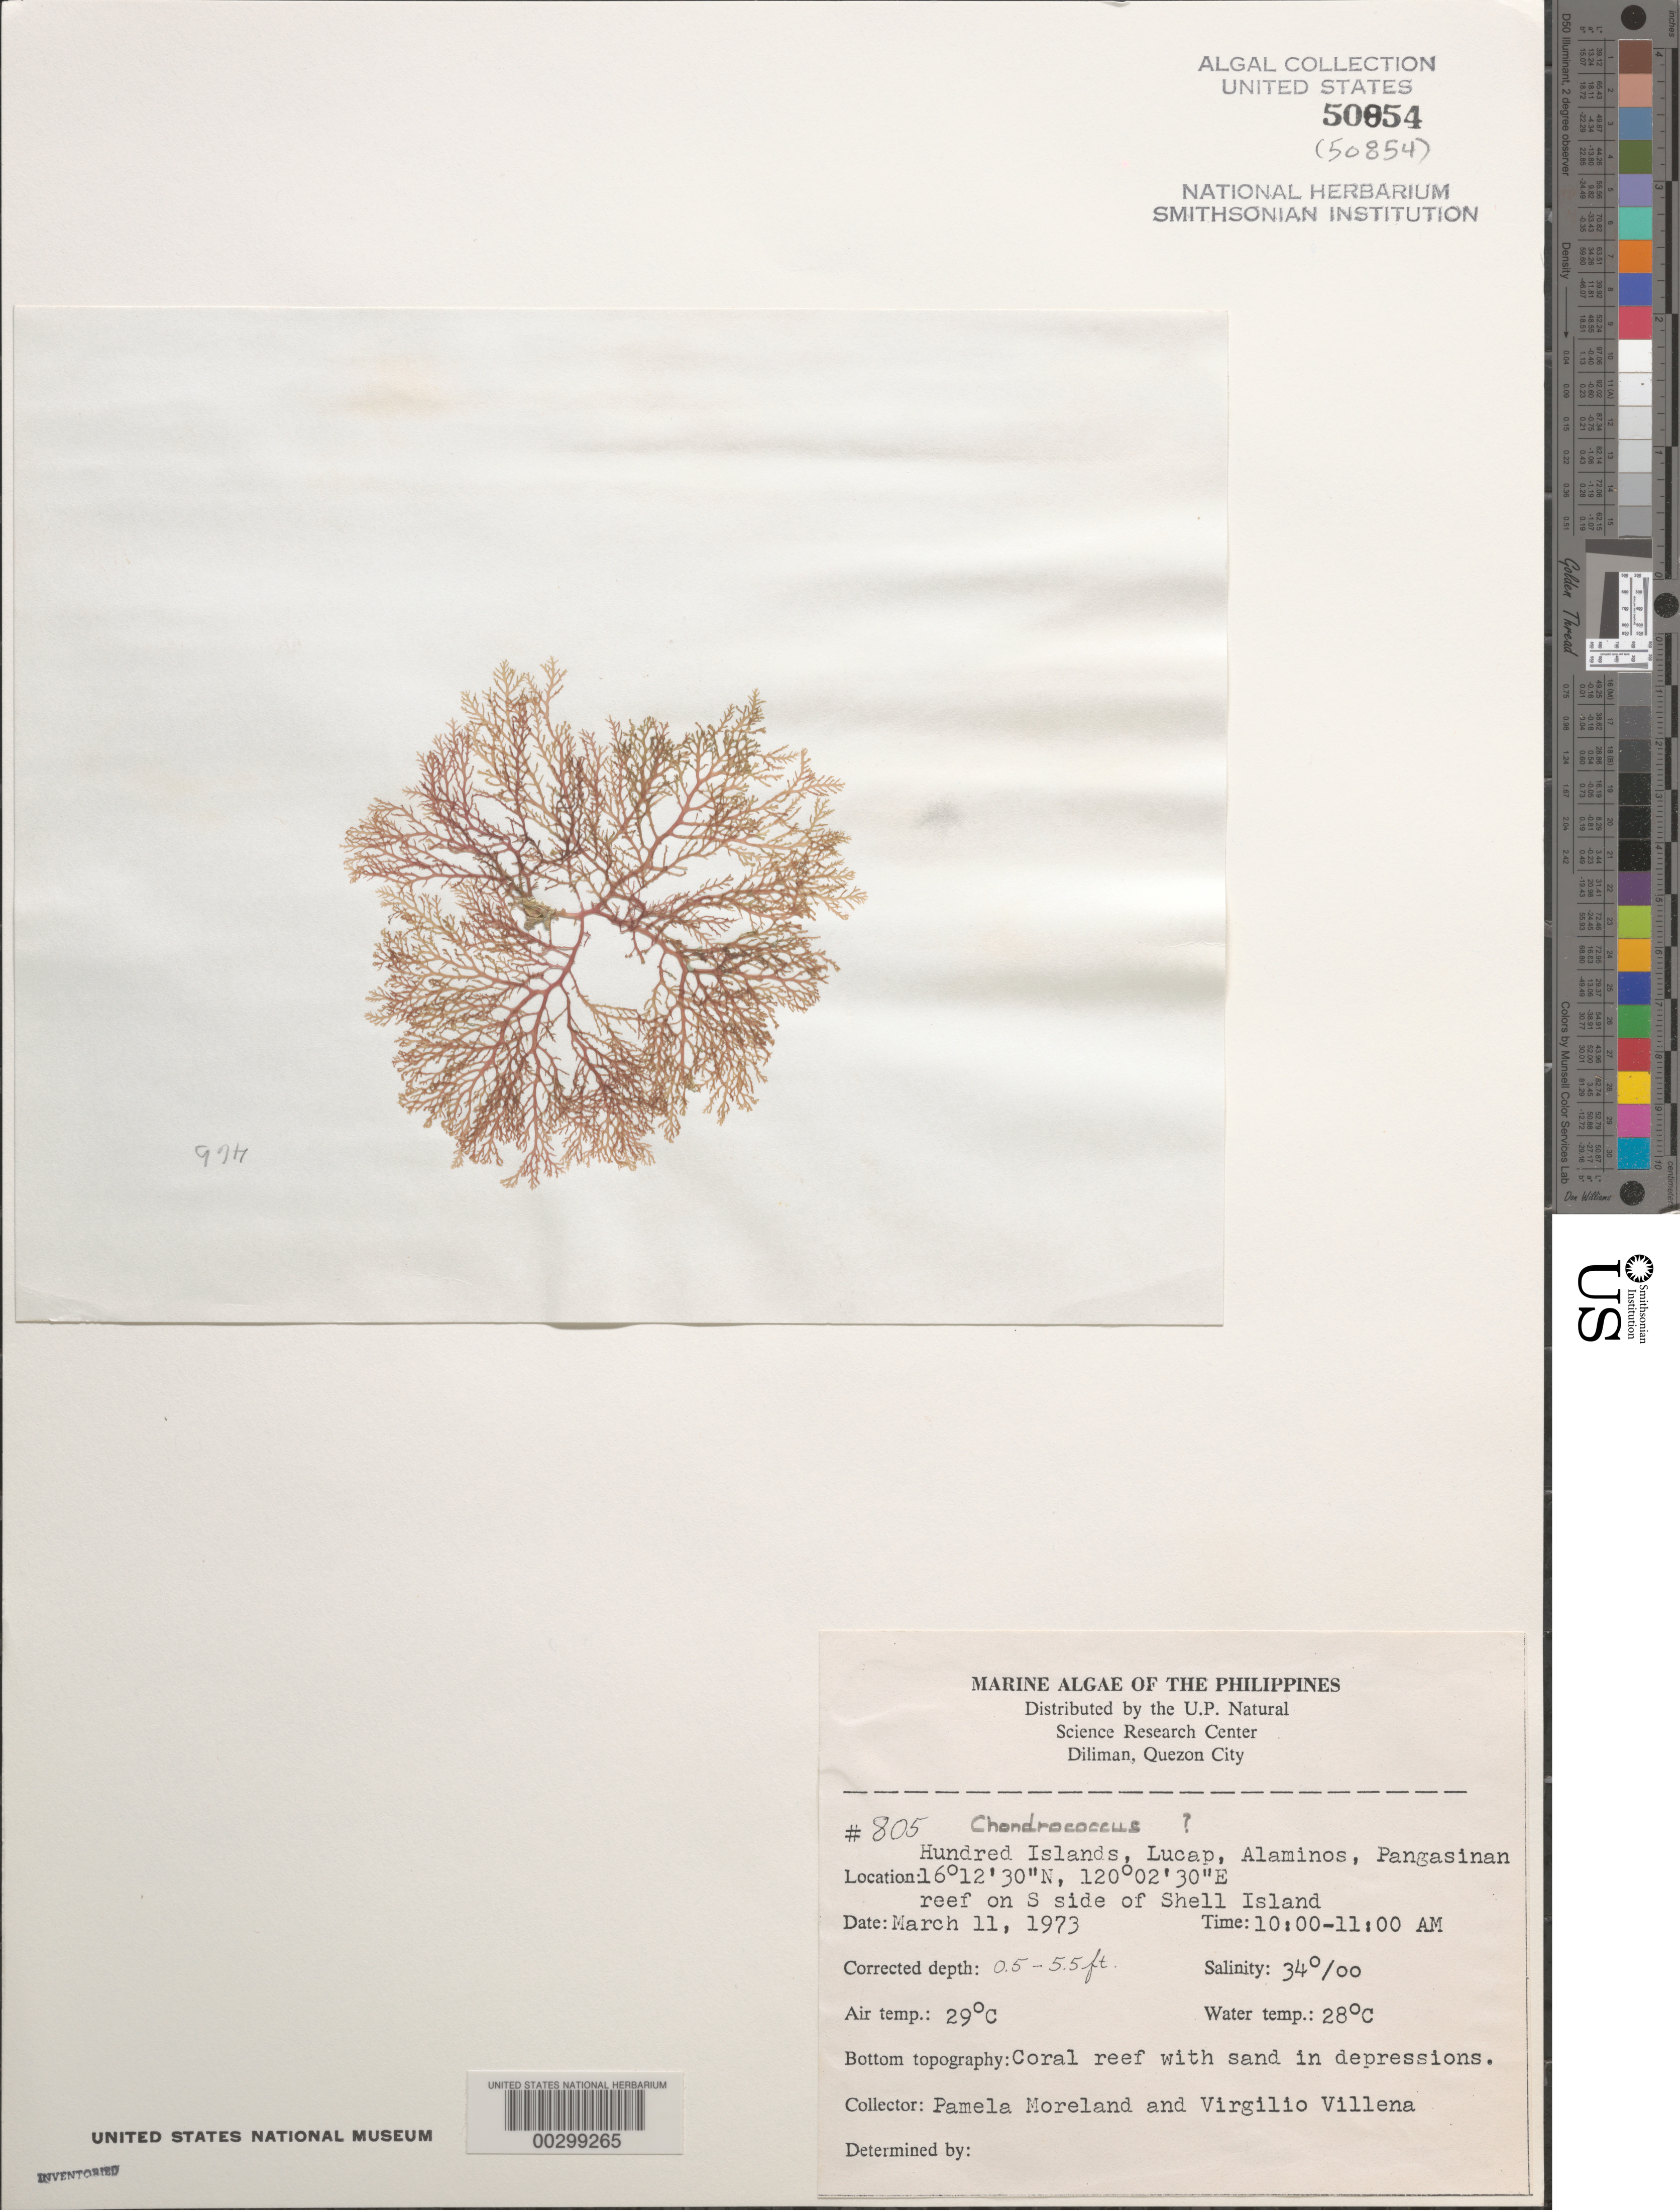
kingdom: Plantae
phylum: Rhodophyta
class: Florideophyceae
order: Gigartinales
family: Rhizophyllidaceae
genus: Chondrococcus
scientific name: Chondrococcus sp.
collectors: P. Moreland & V. Villena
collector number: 805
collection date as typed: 11 Mar 1973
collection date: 1973-03-11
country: Philippines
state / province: Ilocos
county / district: Pangasinan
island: Shell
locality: Lucap, Alaminos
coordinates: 16 12' 30" N, 120 02' 30" E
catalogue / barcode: US 50854